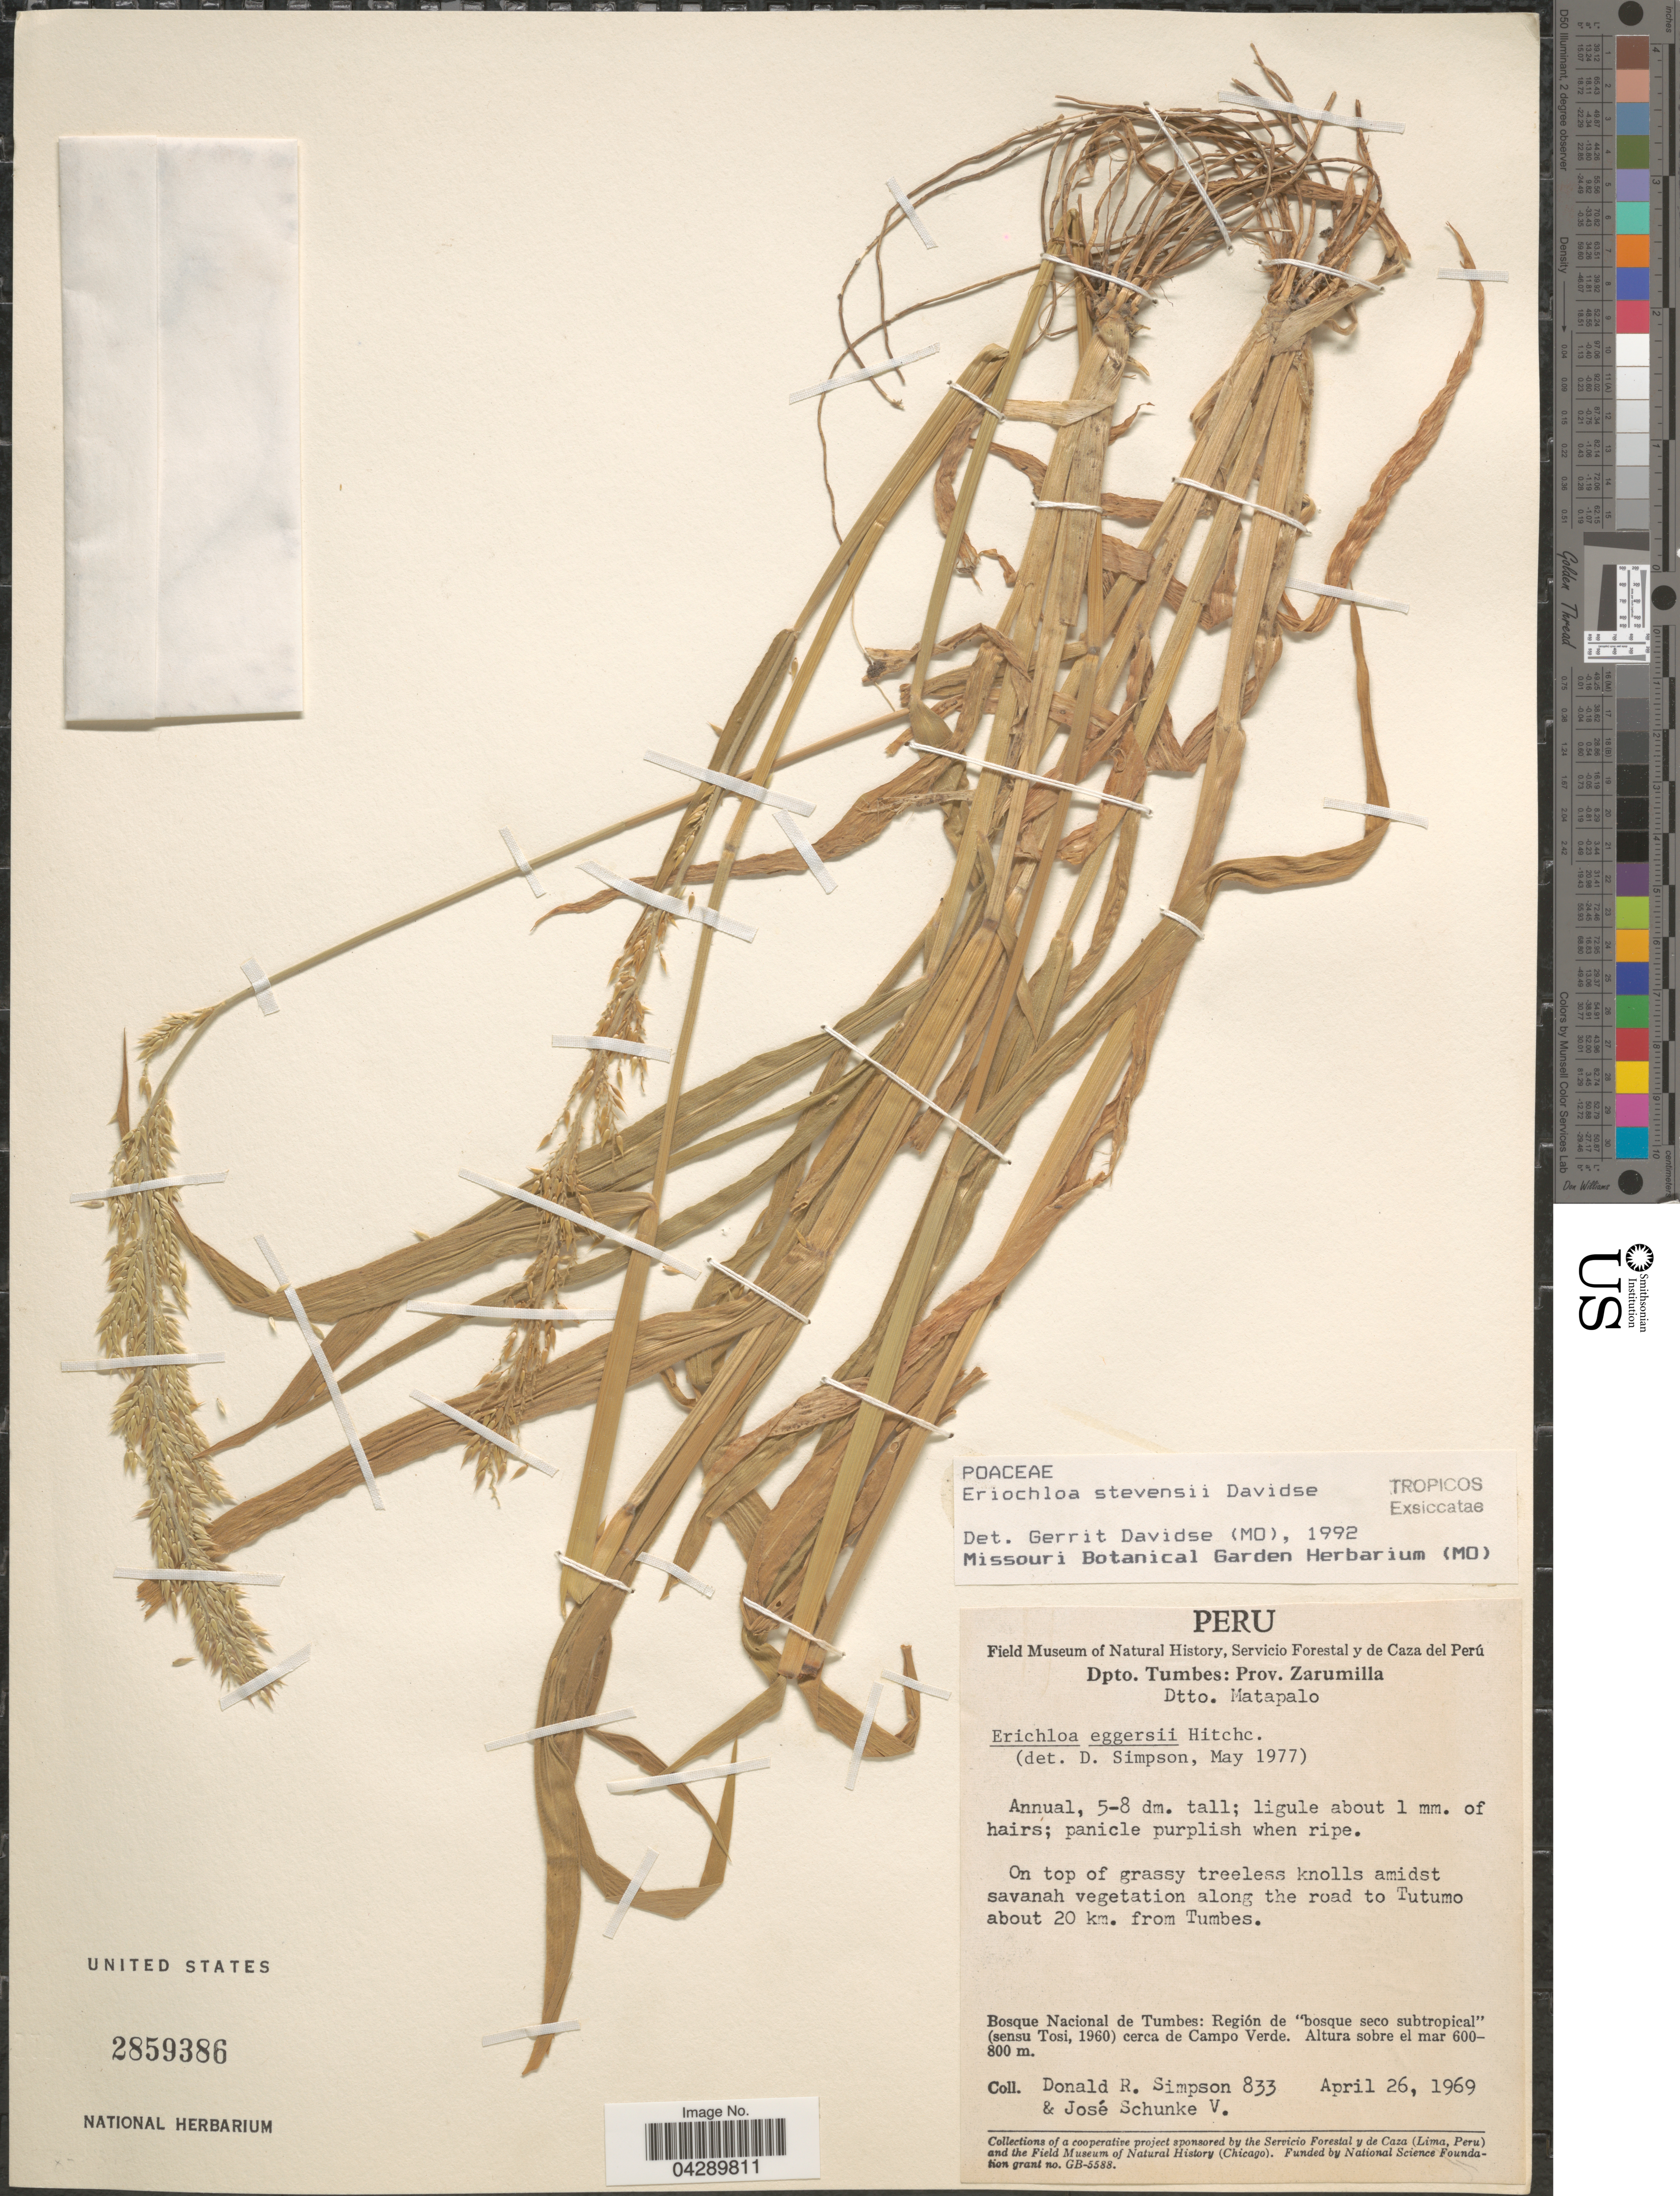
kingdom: Plantae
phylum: Tracheophyta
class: Liliopsida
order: Poales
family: Poaceae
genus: Eriochloa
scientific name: Eriochloa stevensii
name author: Davidse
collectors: D. R. Simpson & J. Schunke Vigo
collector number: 833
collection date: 1969-04-26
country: Peru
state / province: Tumbes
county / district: Zarumilla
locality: Dpto. Tumbes: Prov. Zarumilla. Dtto. Matapalo. On top of grassy treeless knolls amidst savanah vegetation along the road to Tutumo about 20 km. from Tumbes.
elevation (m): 600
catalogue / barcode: US 2859386